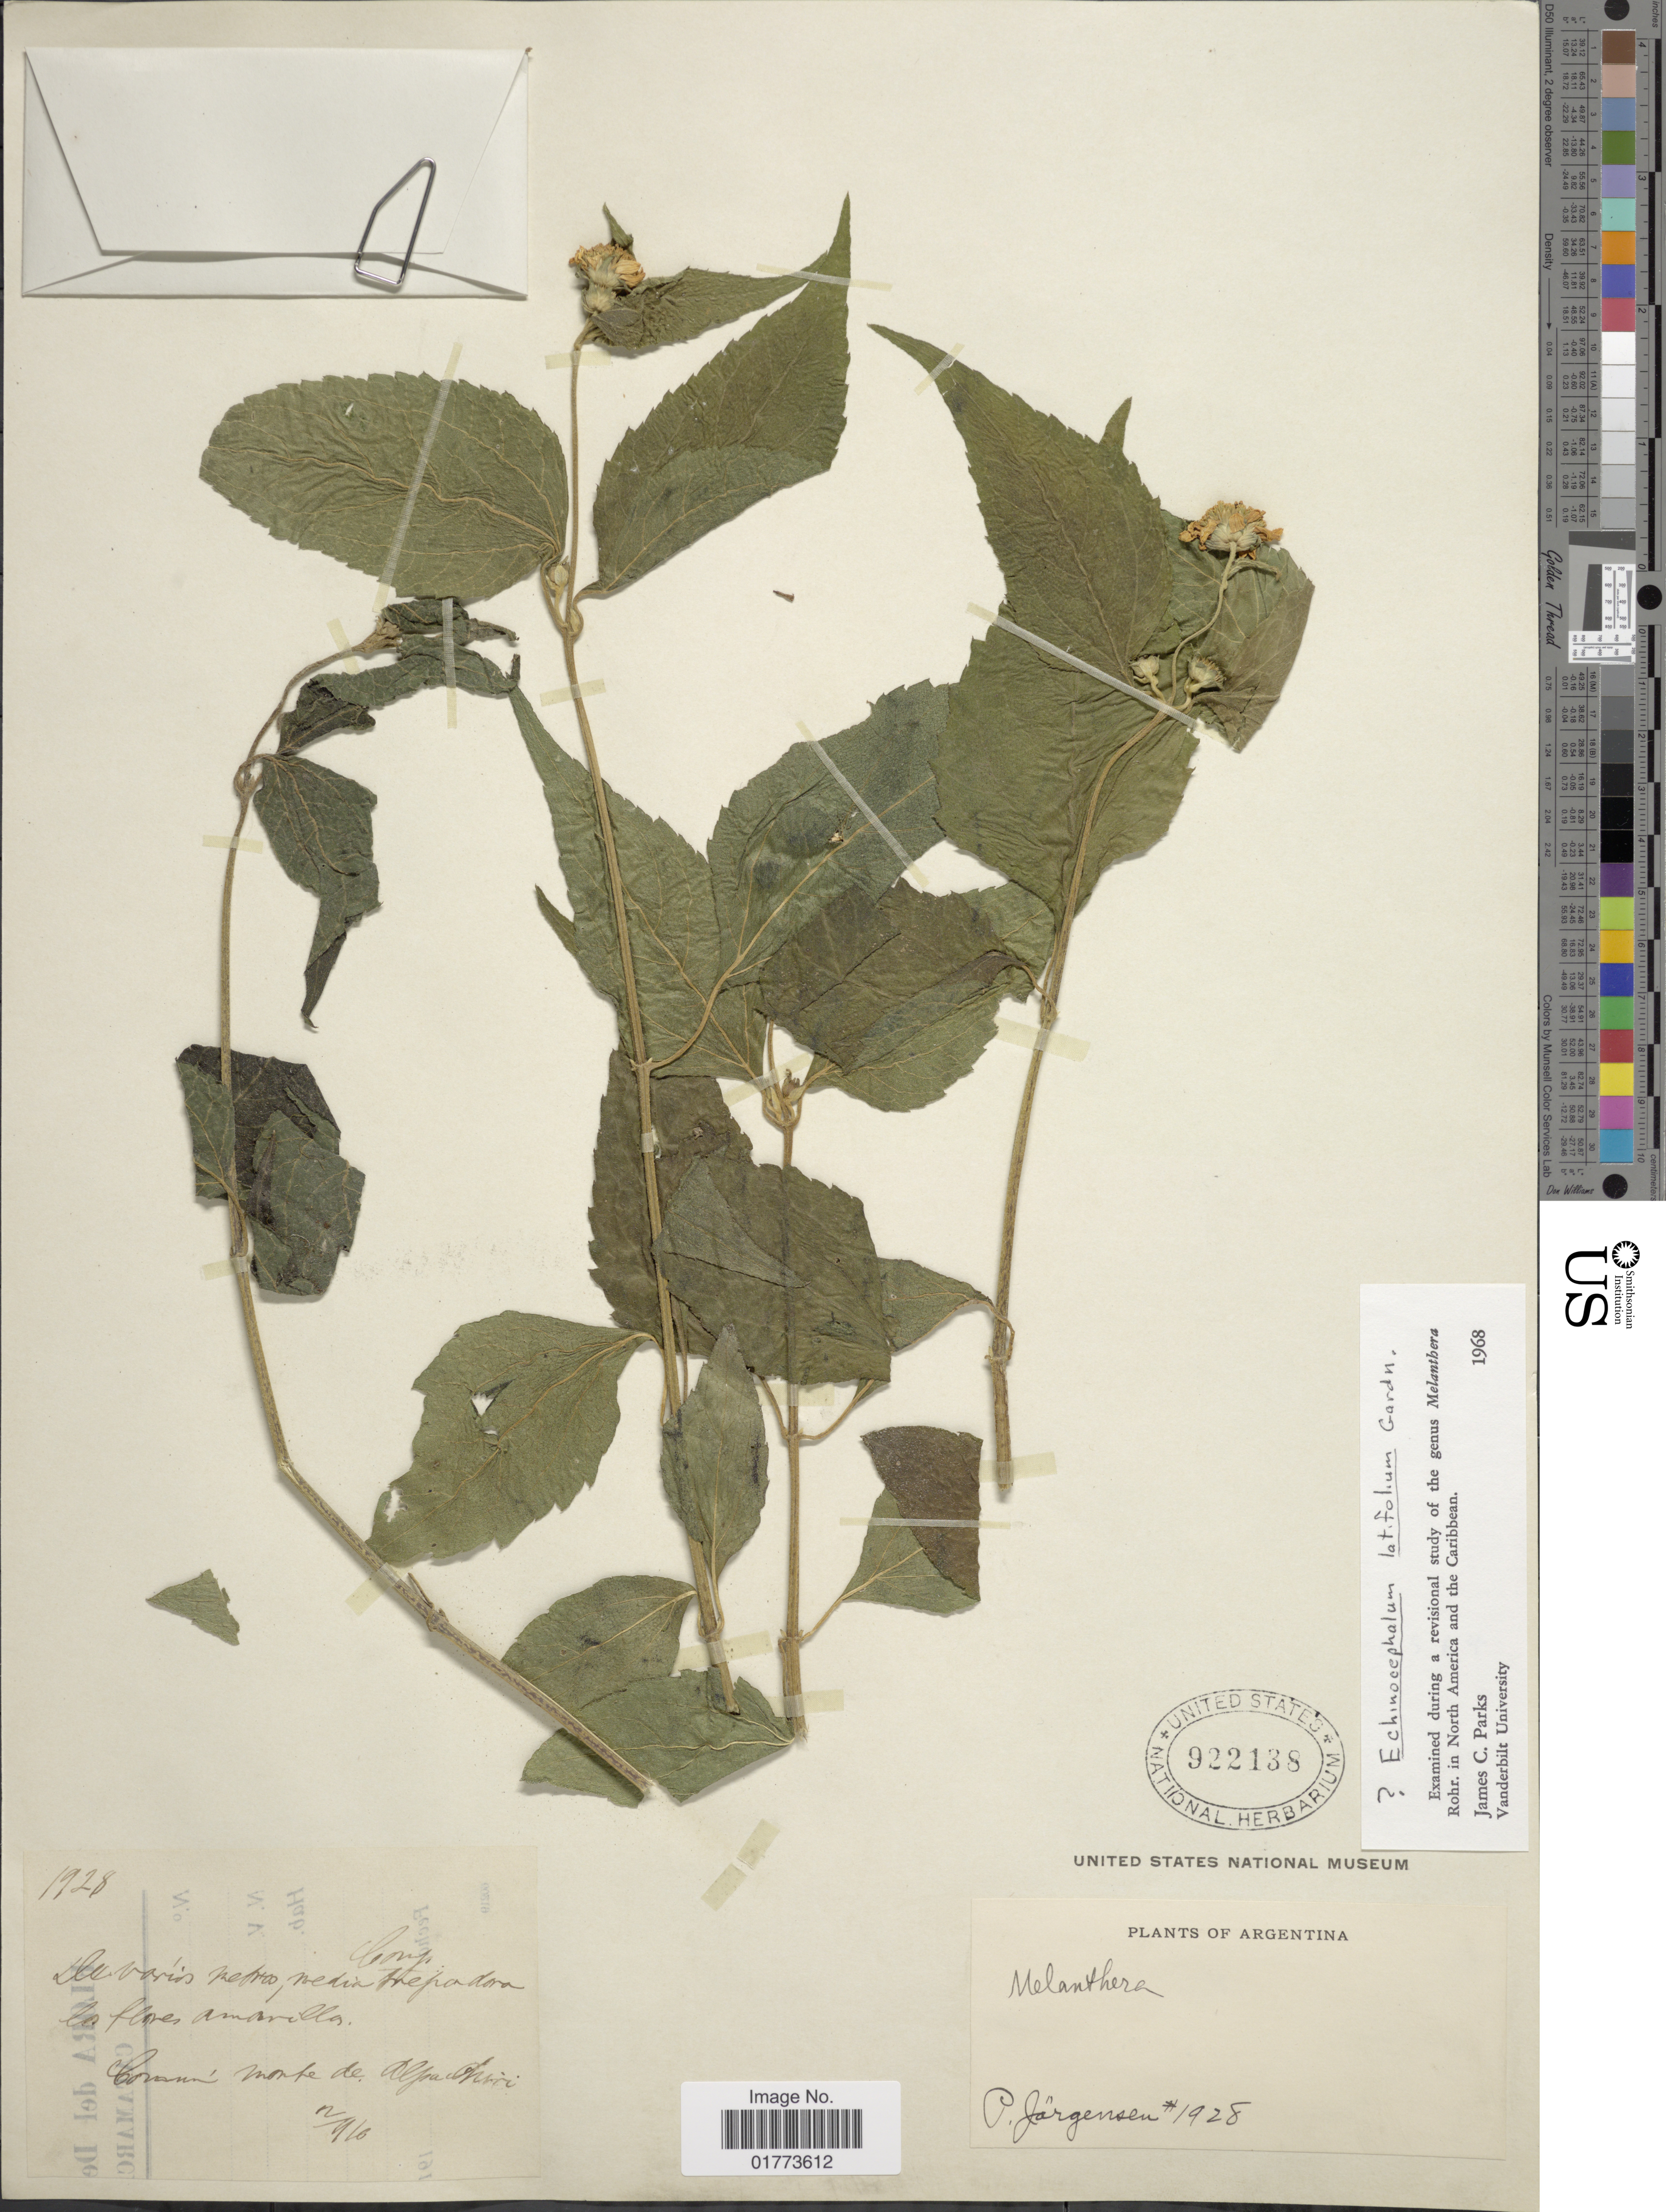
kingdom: Plantae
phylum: Tracheophyta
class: Magnoliopsida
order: Asterales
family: Asteraceae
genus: Melanthera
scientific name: Melanthera latifolia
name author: (Gardner)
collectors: P. Jörgensen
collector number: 1928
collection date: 1910-12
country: Argentina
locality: Coroman monte de Alpa Apiri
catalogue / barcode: US 922138